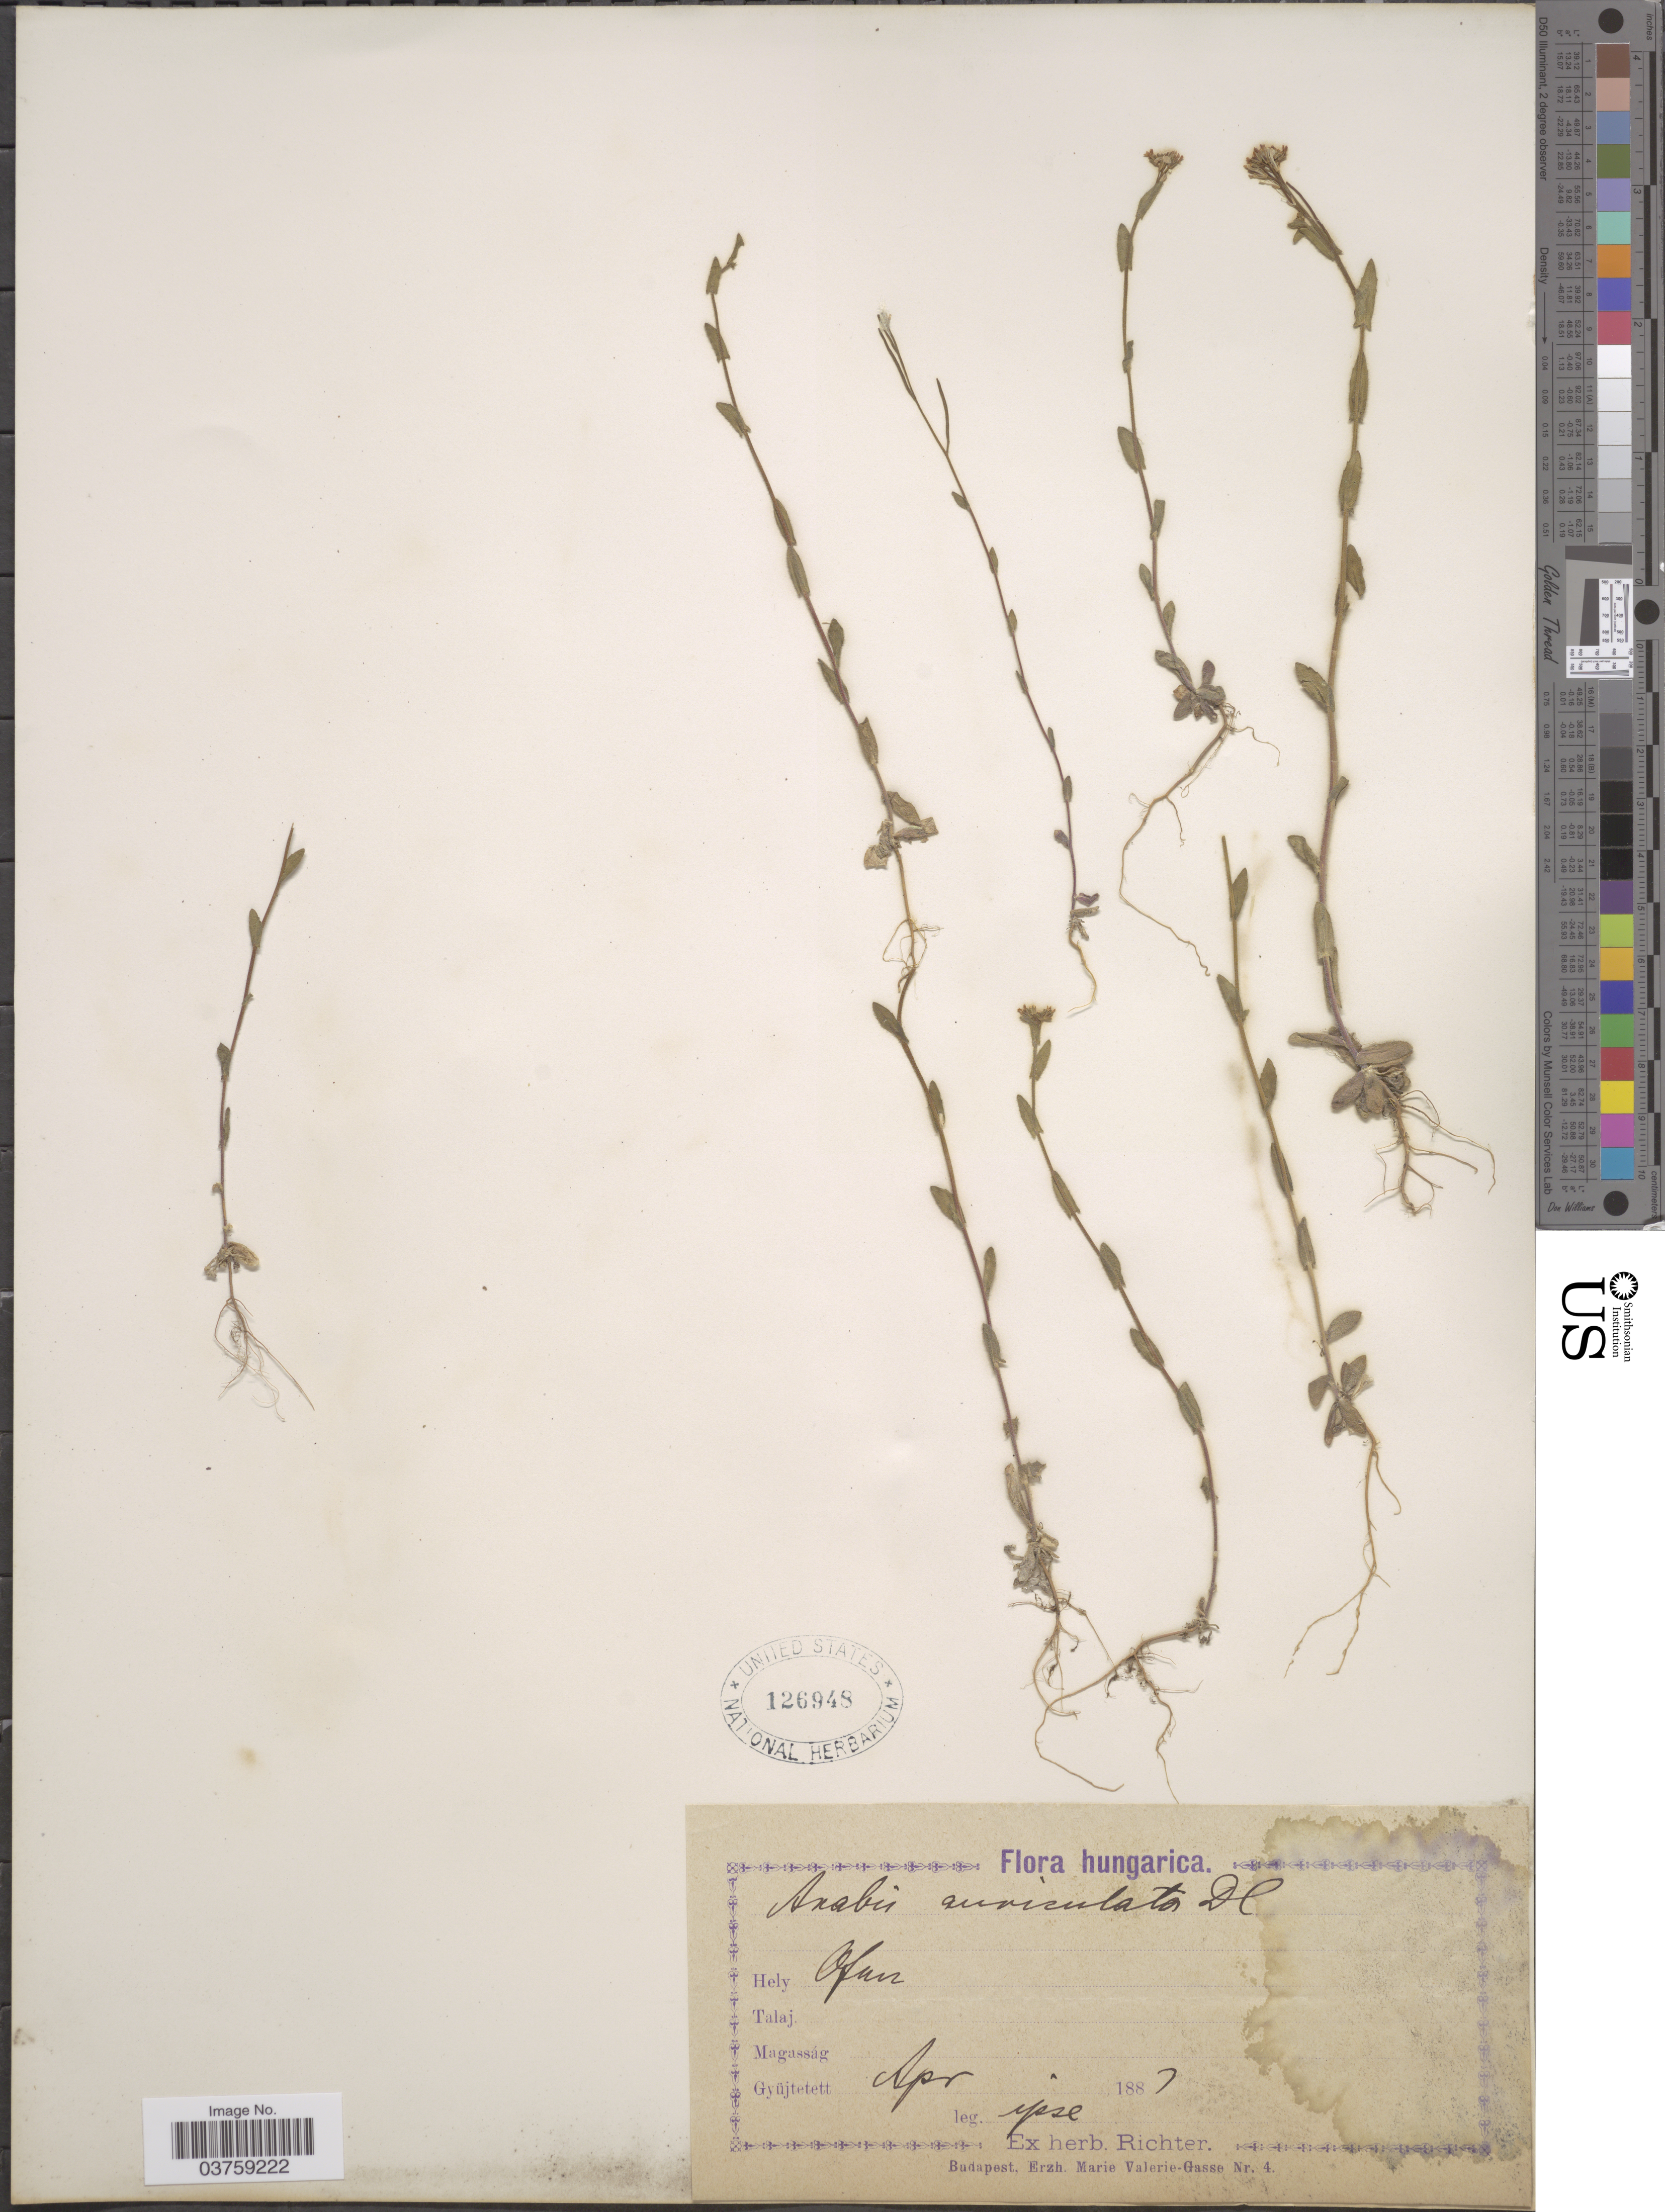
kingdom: Plantae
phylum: Tracheophyta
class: Magnoliopsida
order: Brassicales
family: Brassicaceae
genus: Arabis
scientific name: Arabis auriculata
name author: Lam.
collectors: -- Richter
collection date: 1887-04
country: Hungary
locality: Hungarica.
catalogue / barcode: US 126948